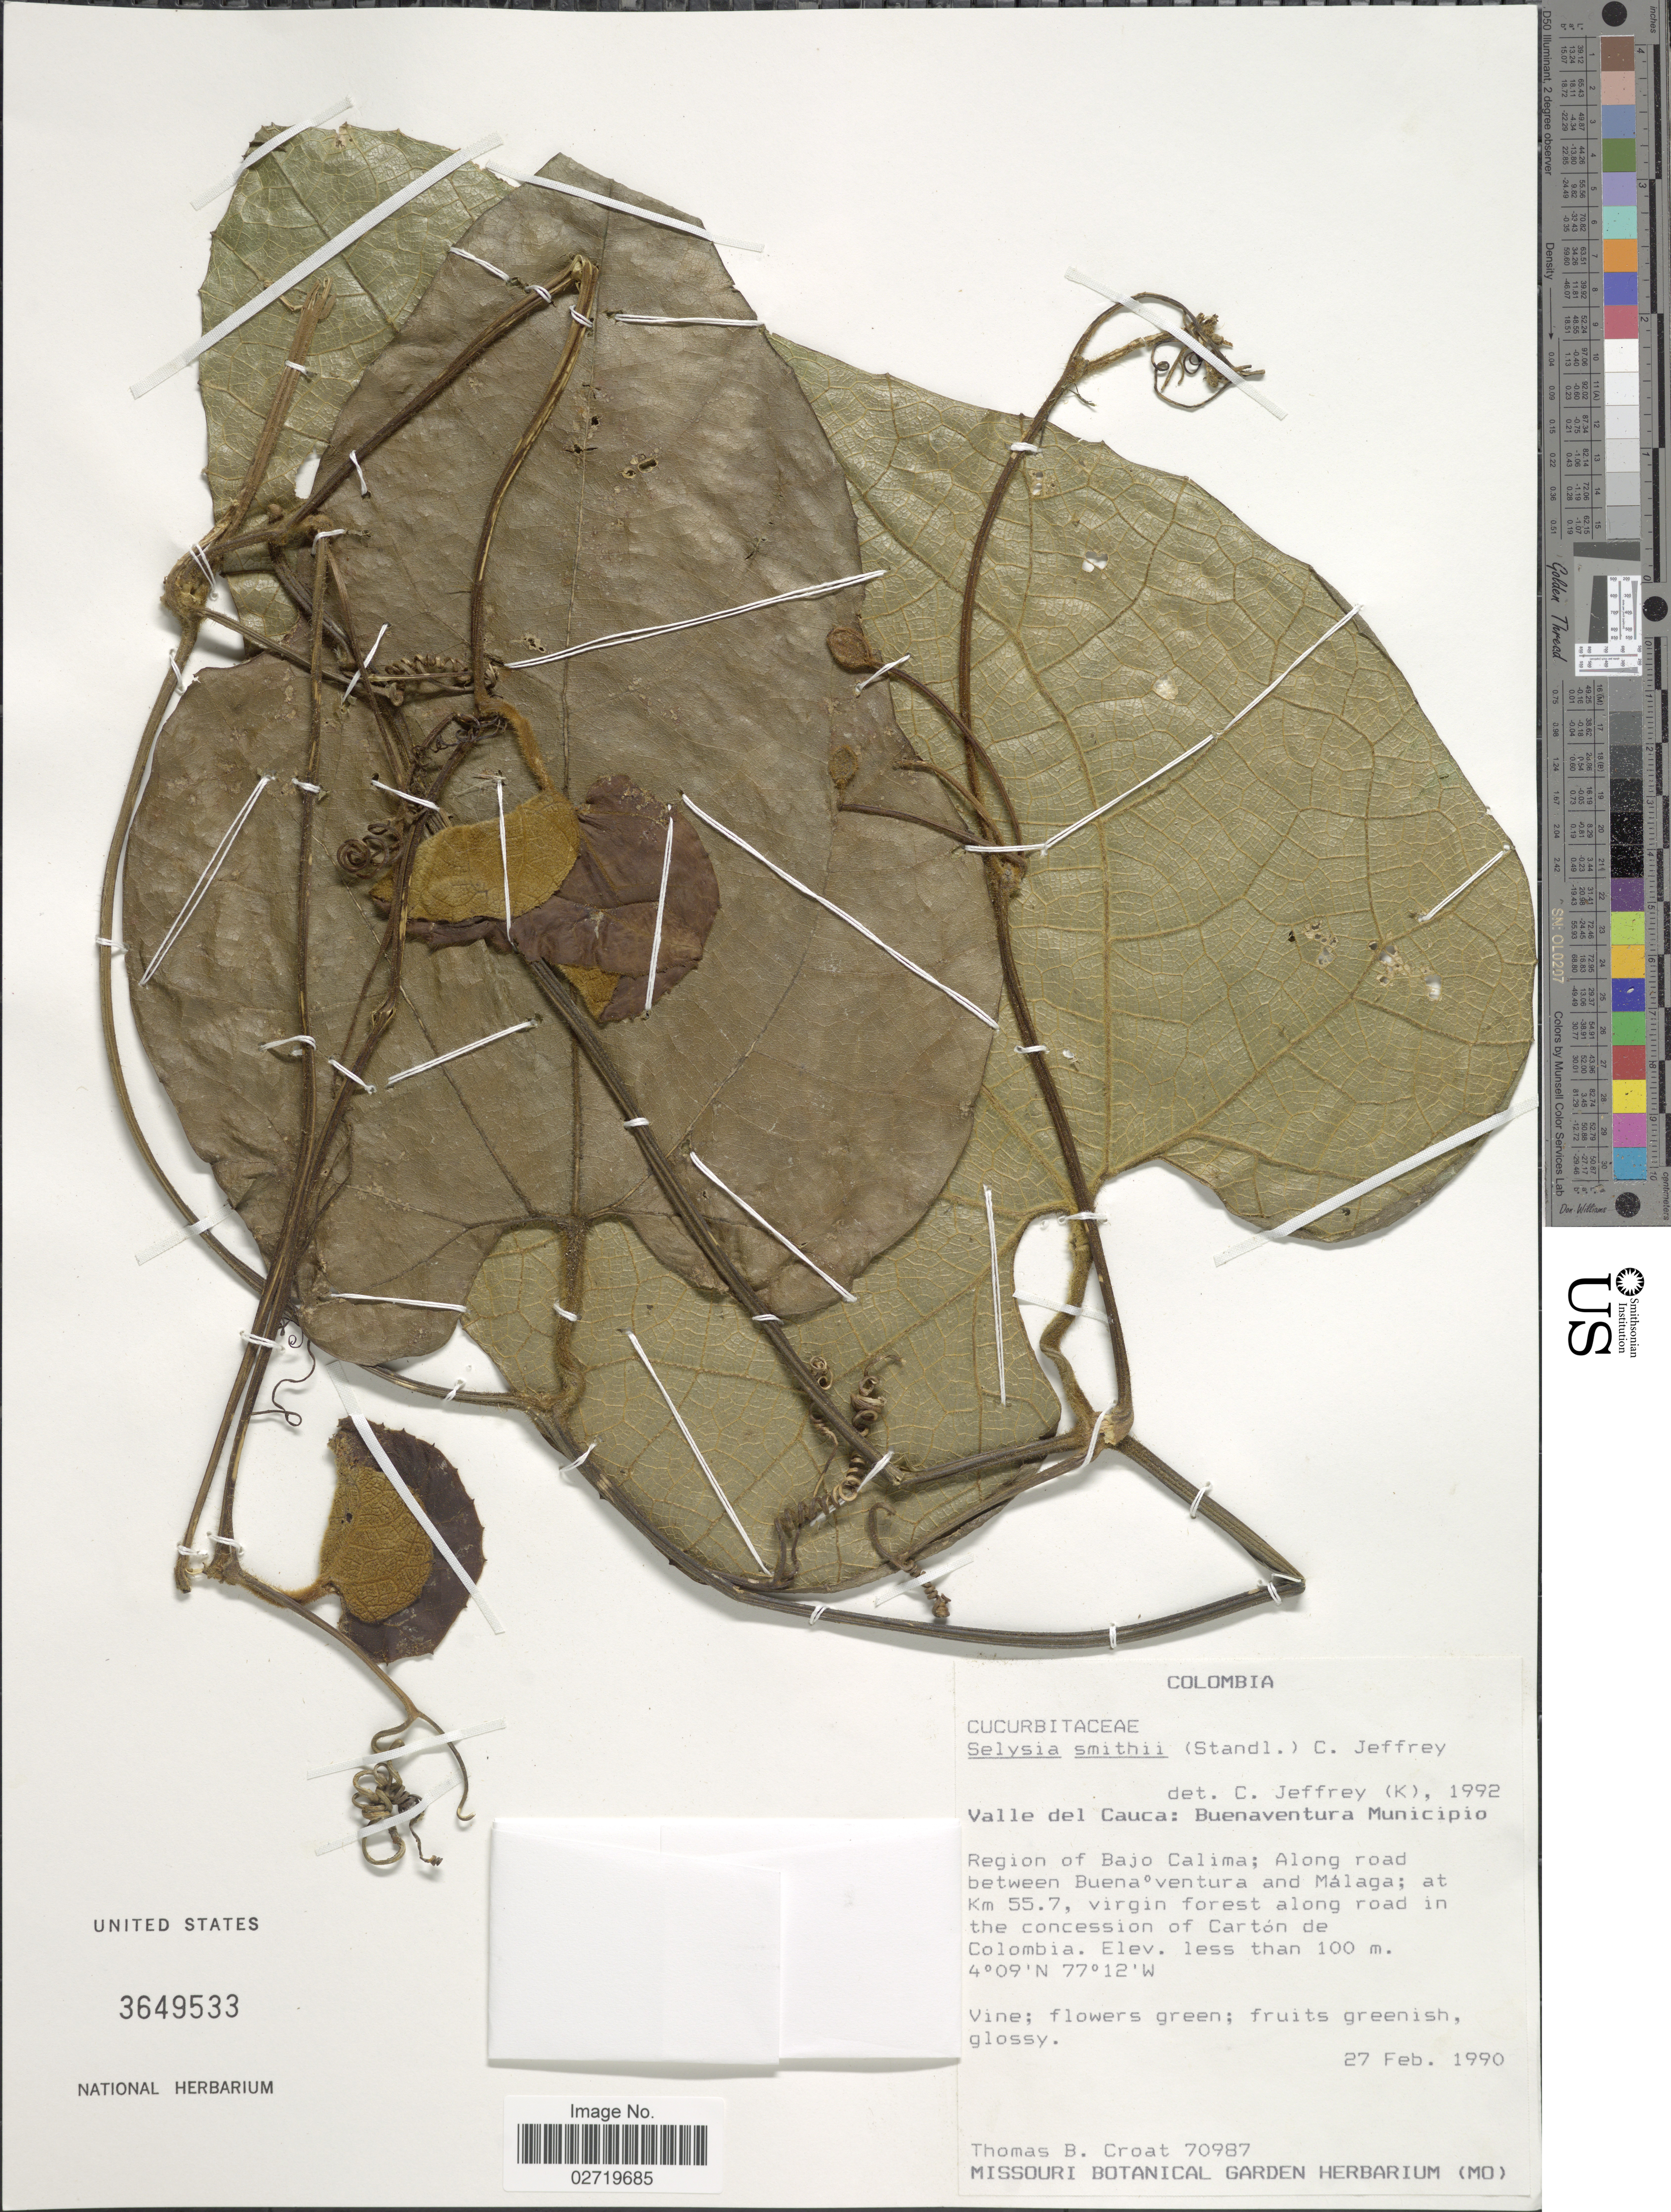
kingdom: Plantae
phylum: Tracheophyta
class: Magnoliopsida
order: Cucurbitales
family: Cucurbitaceae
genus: Selysia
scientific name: Selysia smithii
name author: (Standl.) C. Jeffrey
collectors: T. B. Croat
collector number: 70987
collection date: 1990-02-27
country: Colombia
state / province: Valle del Cauca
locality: Buenaventura Municipio, Region of Bajo Calima; Along road between Buena°ventura and Málaga; at Km 55.7, virgin forest along road in the concession of Cartón de Colombia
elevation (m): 100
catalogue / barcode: US 3649533